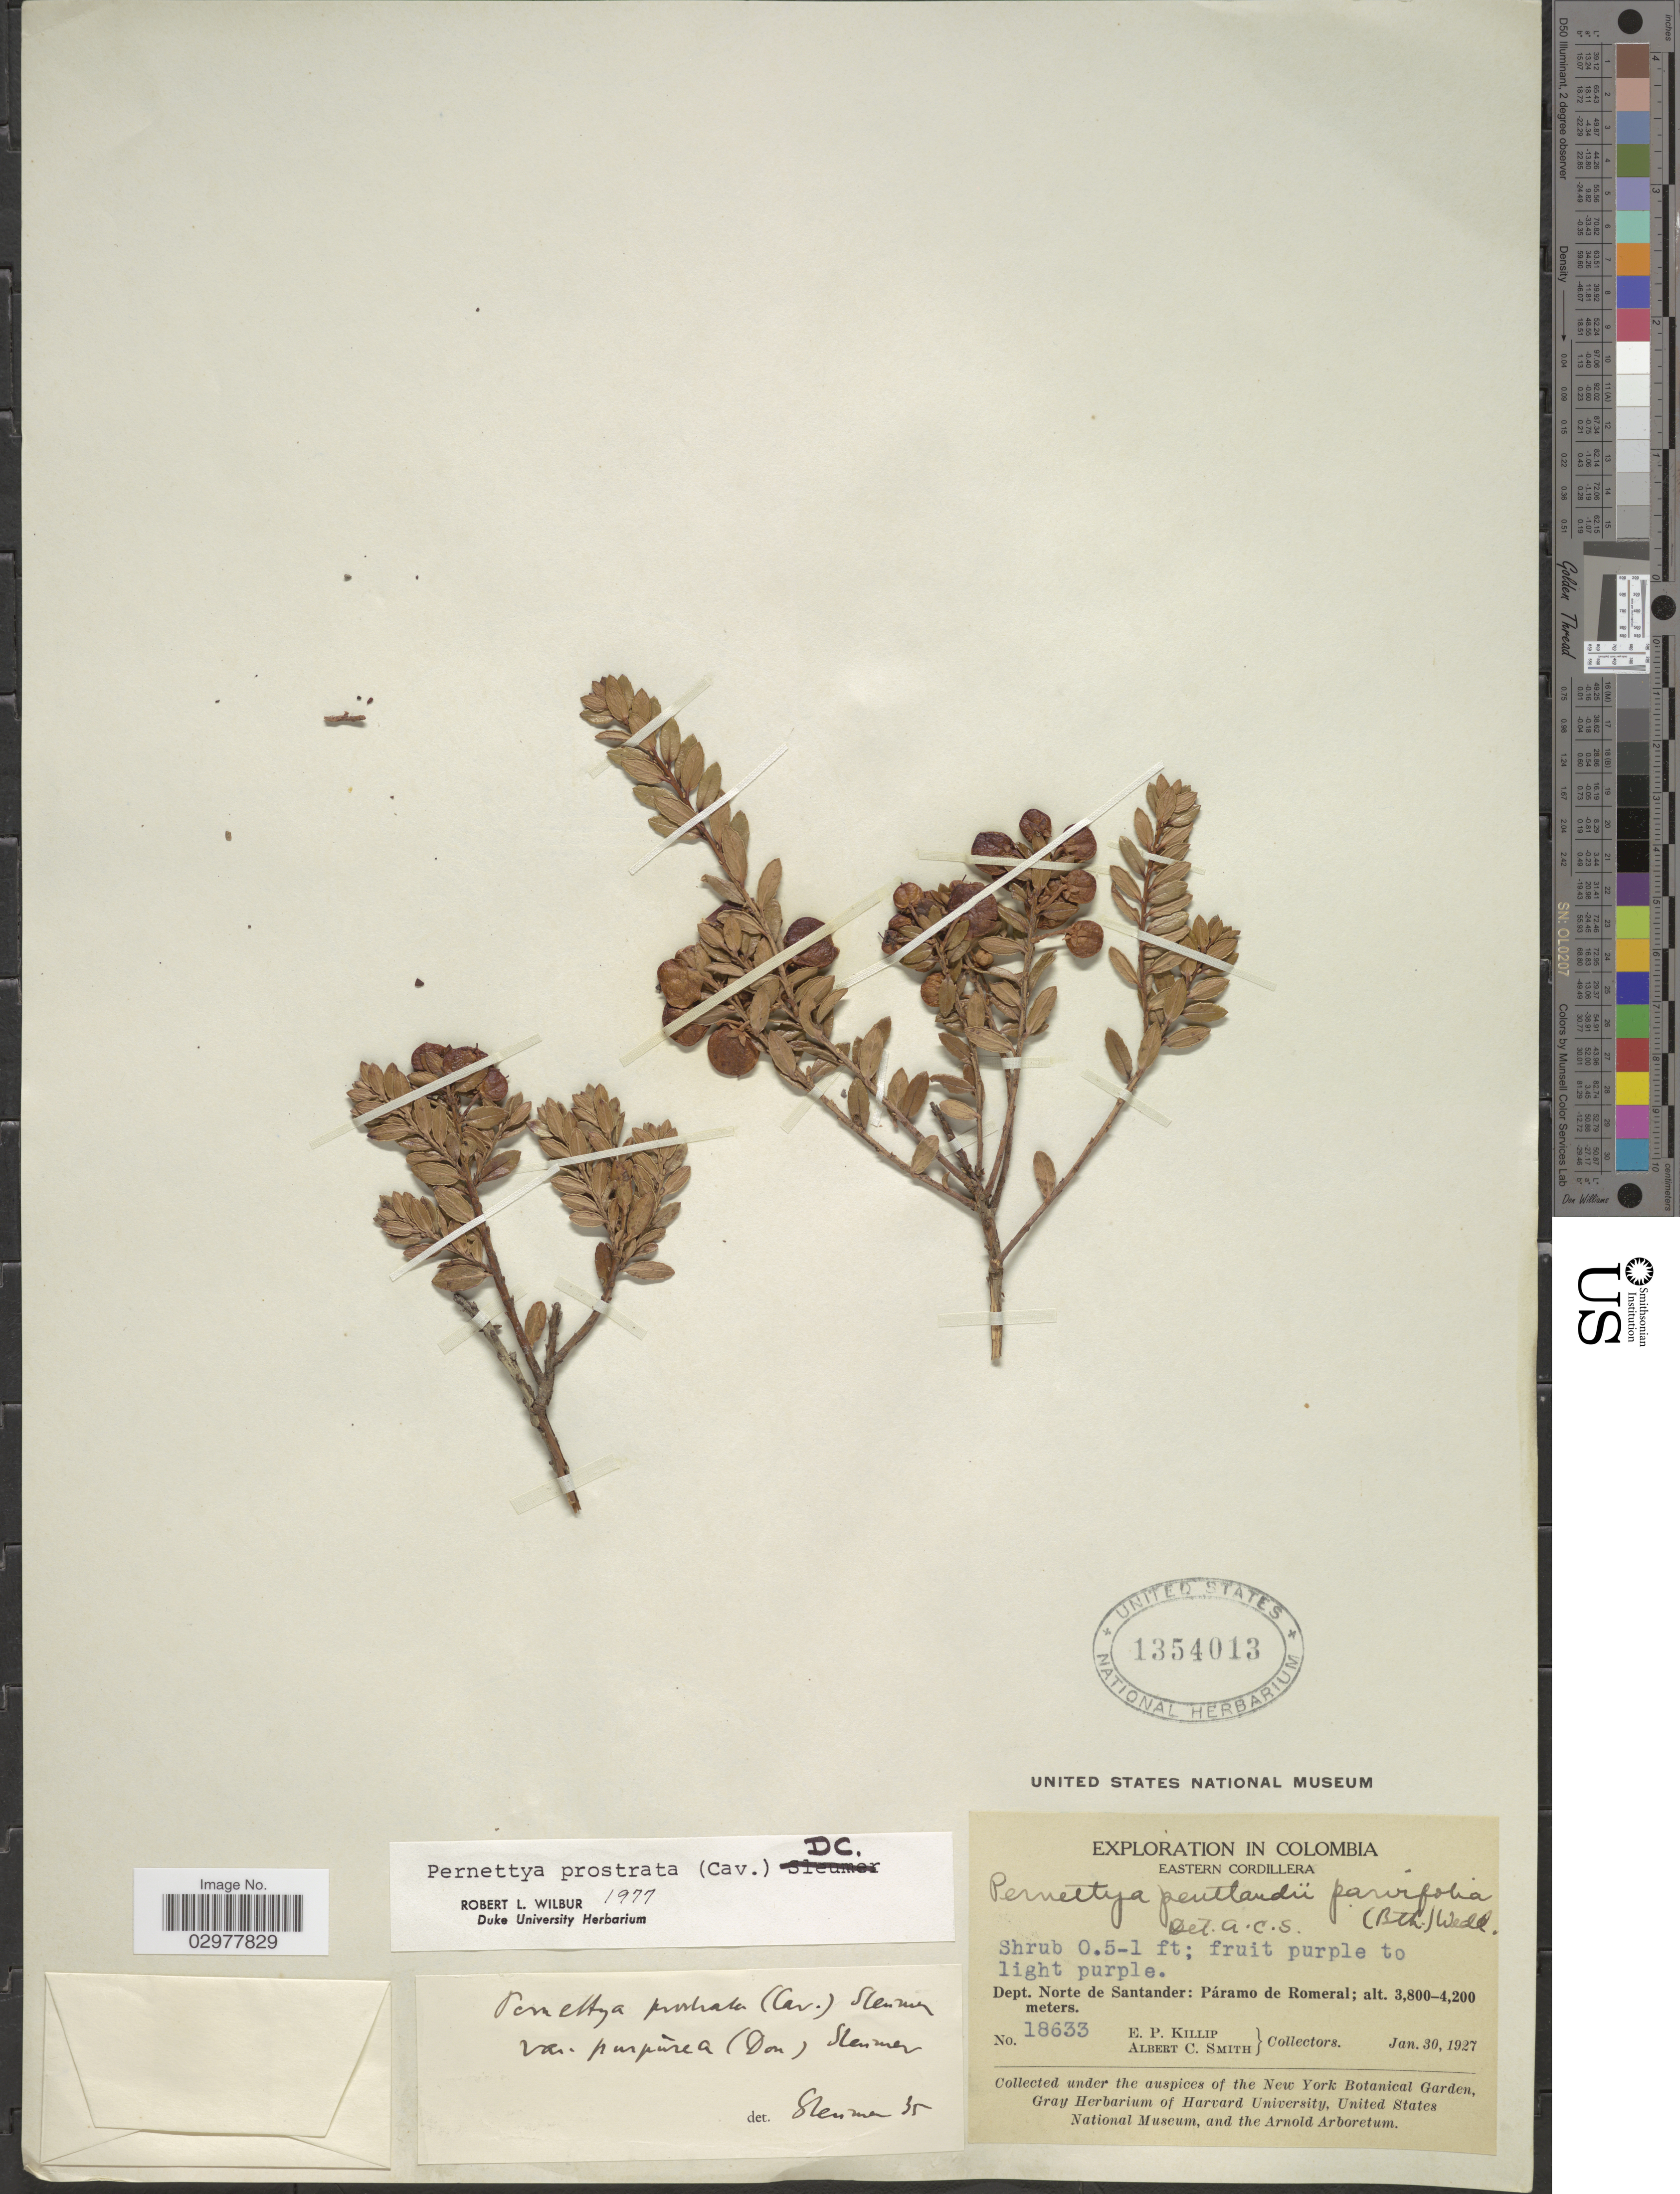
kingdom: Plantae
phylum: Tracheophyta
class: Magnoliopsida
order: Ericales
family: Ericaceae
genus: Pernettya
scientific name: Pernettya prostrata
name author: (Cav.) DC.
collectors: E. P. Killip & A. C. Smith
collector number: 18633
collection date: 1927-01-30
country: Colombia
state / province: Norte de Santander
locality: Eastern Cordillera, Dept. Norte de Santander: Páramo de Romeral.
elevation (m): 3800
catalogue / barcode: US 1354013